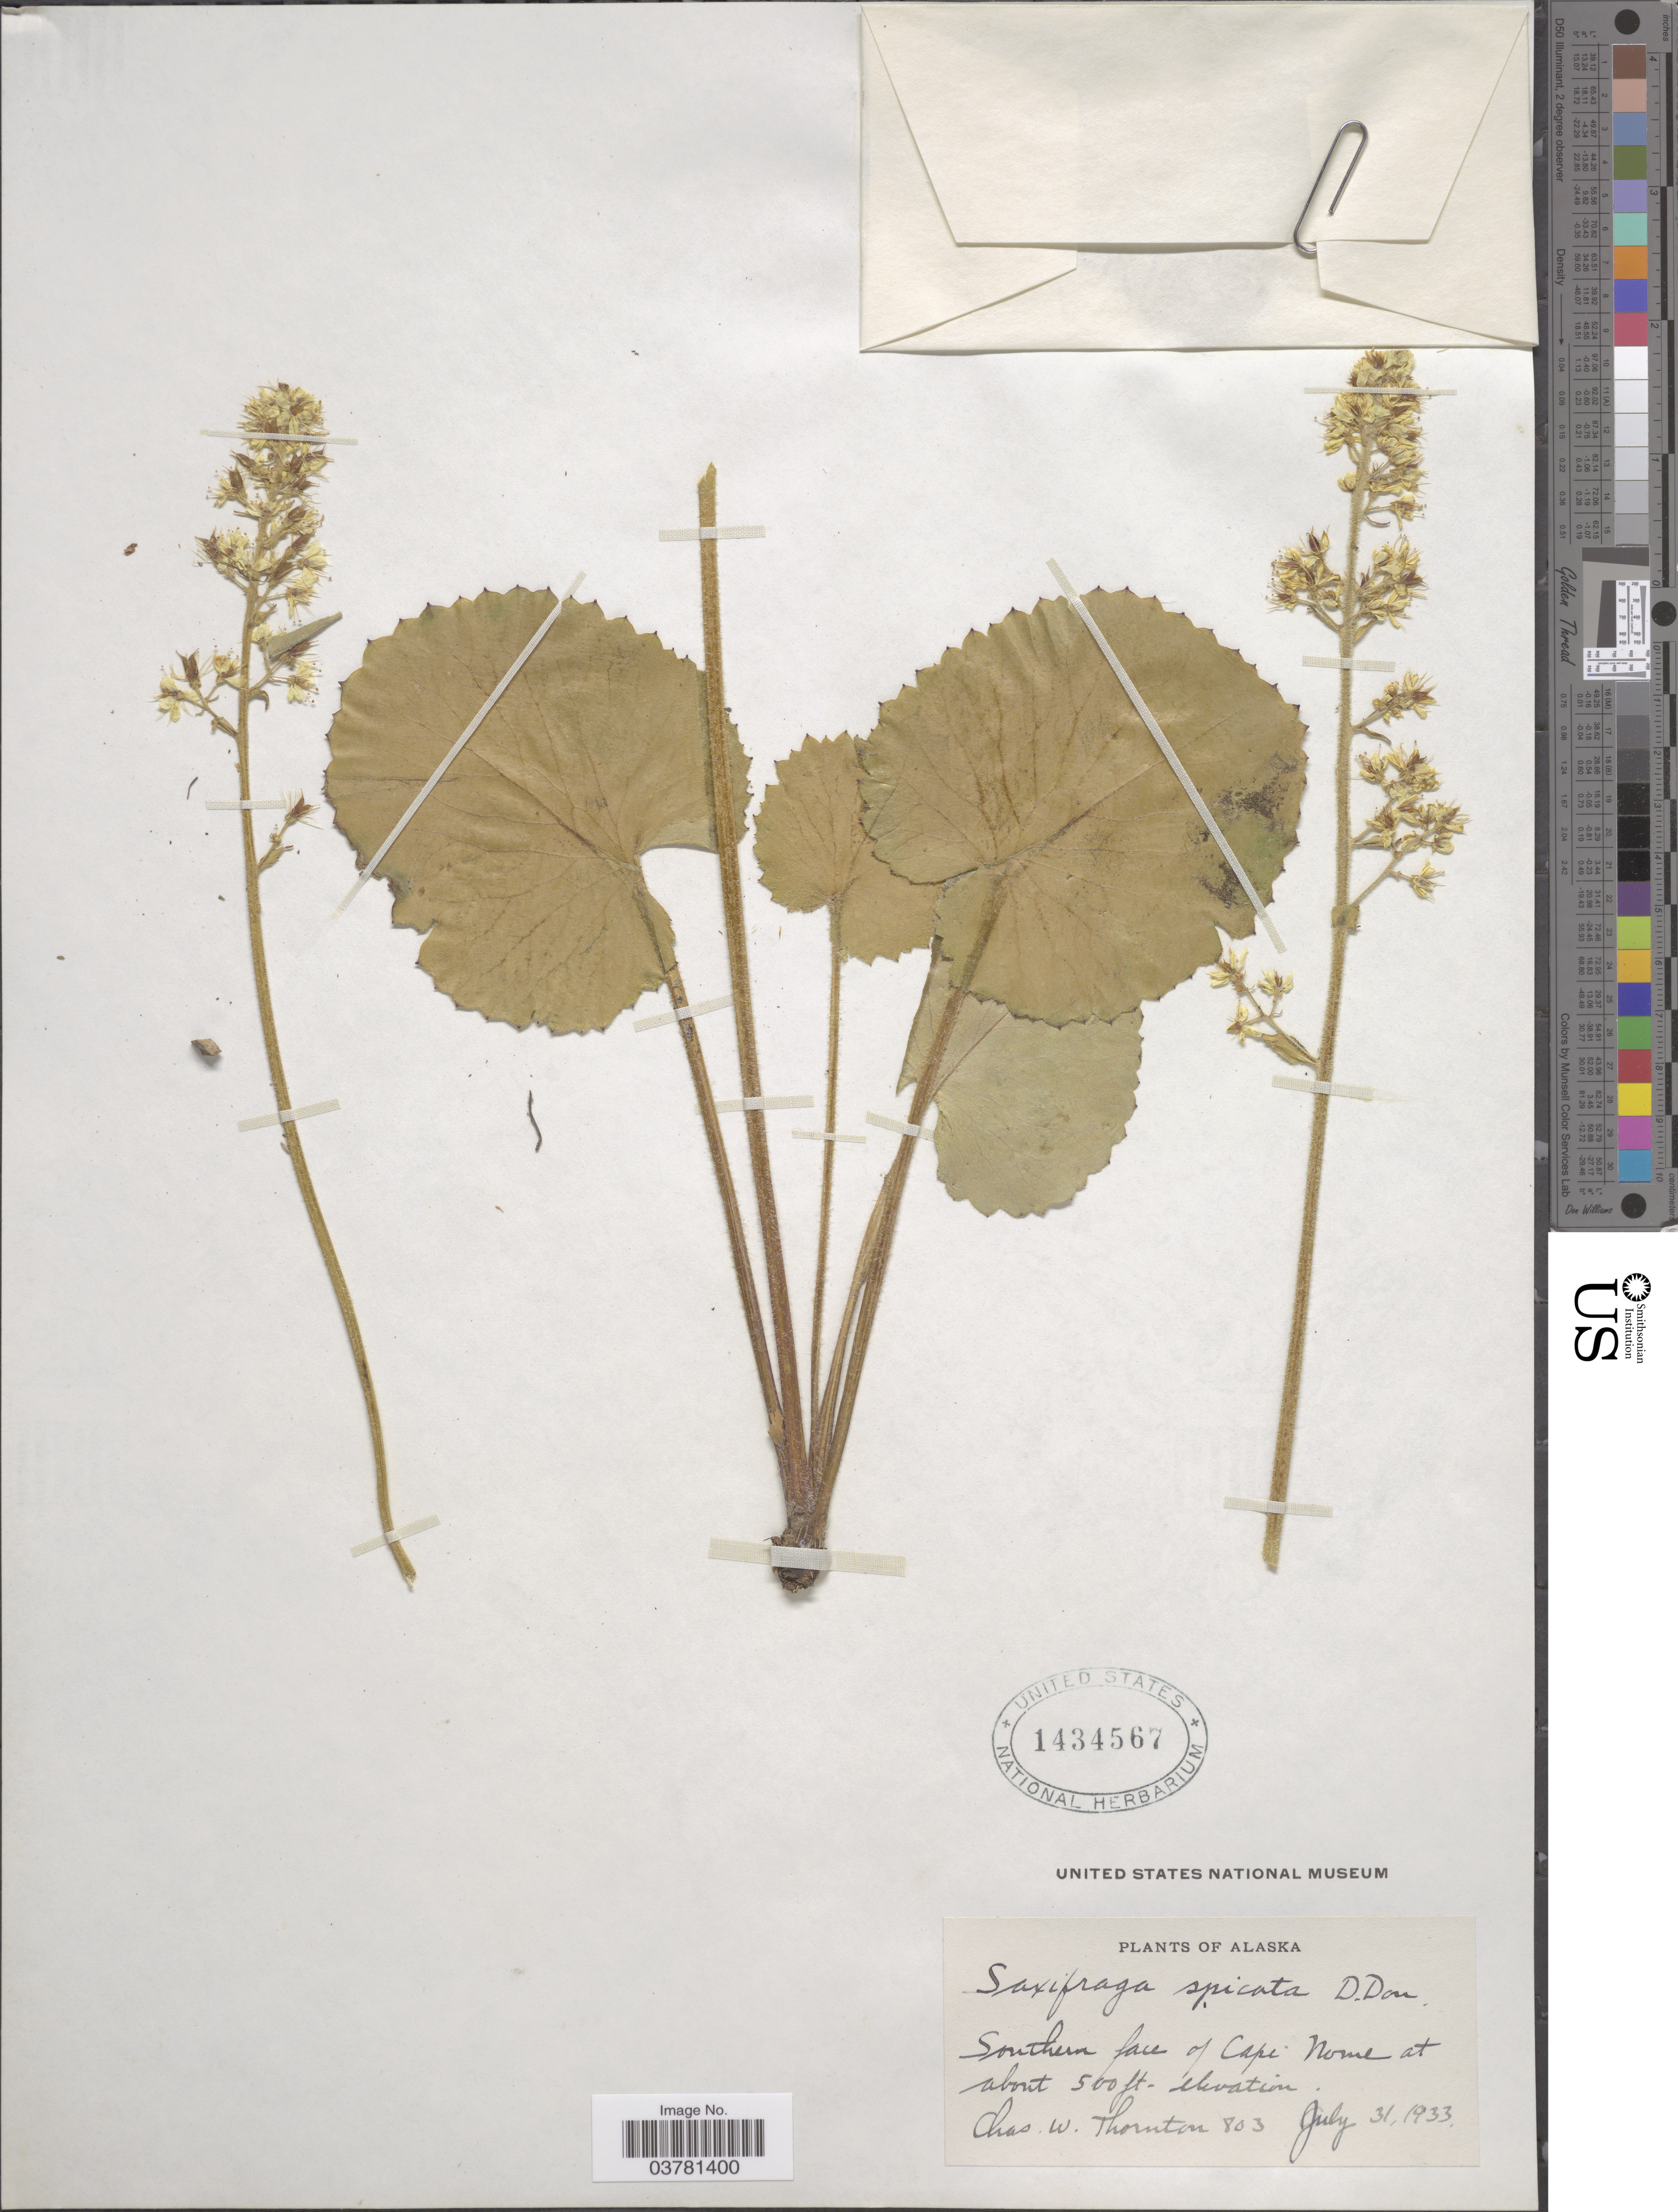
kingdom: Plantae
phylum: Tracheophyta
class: Magnoliopsida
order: Saxifragales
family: Saxifragaceae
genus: Micranthes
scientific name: Micranthes spicata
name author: (D. Don) Small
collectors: C. Thornton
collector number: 803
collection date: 1933-07-31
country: United States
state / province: Alaska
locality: Southern face of Cape Nome.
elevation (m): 152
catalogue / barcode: US 1434567